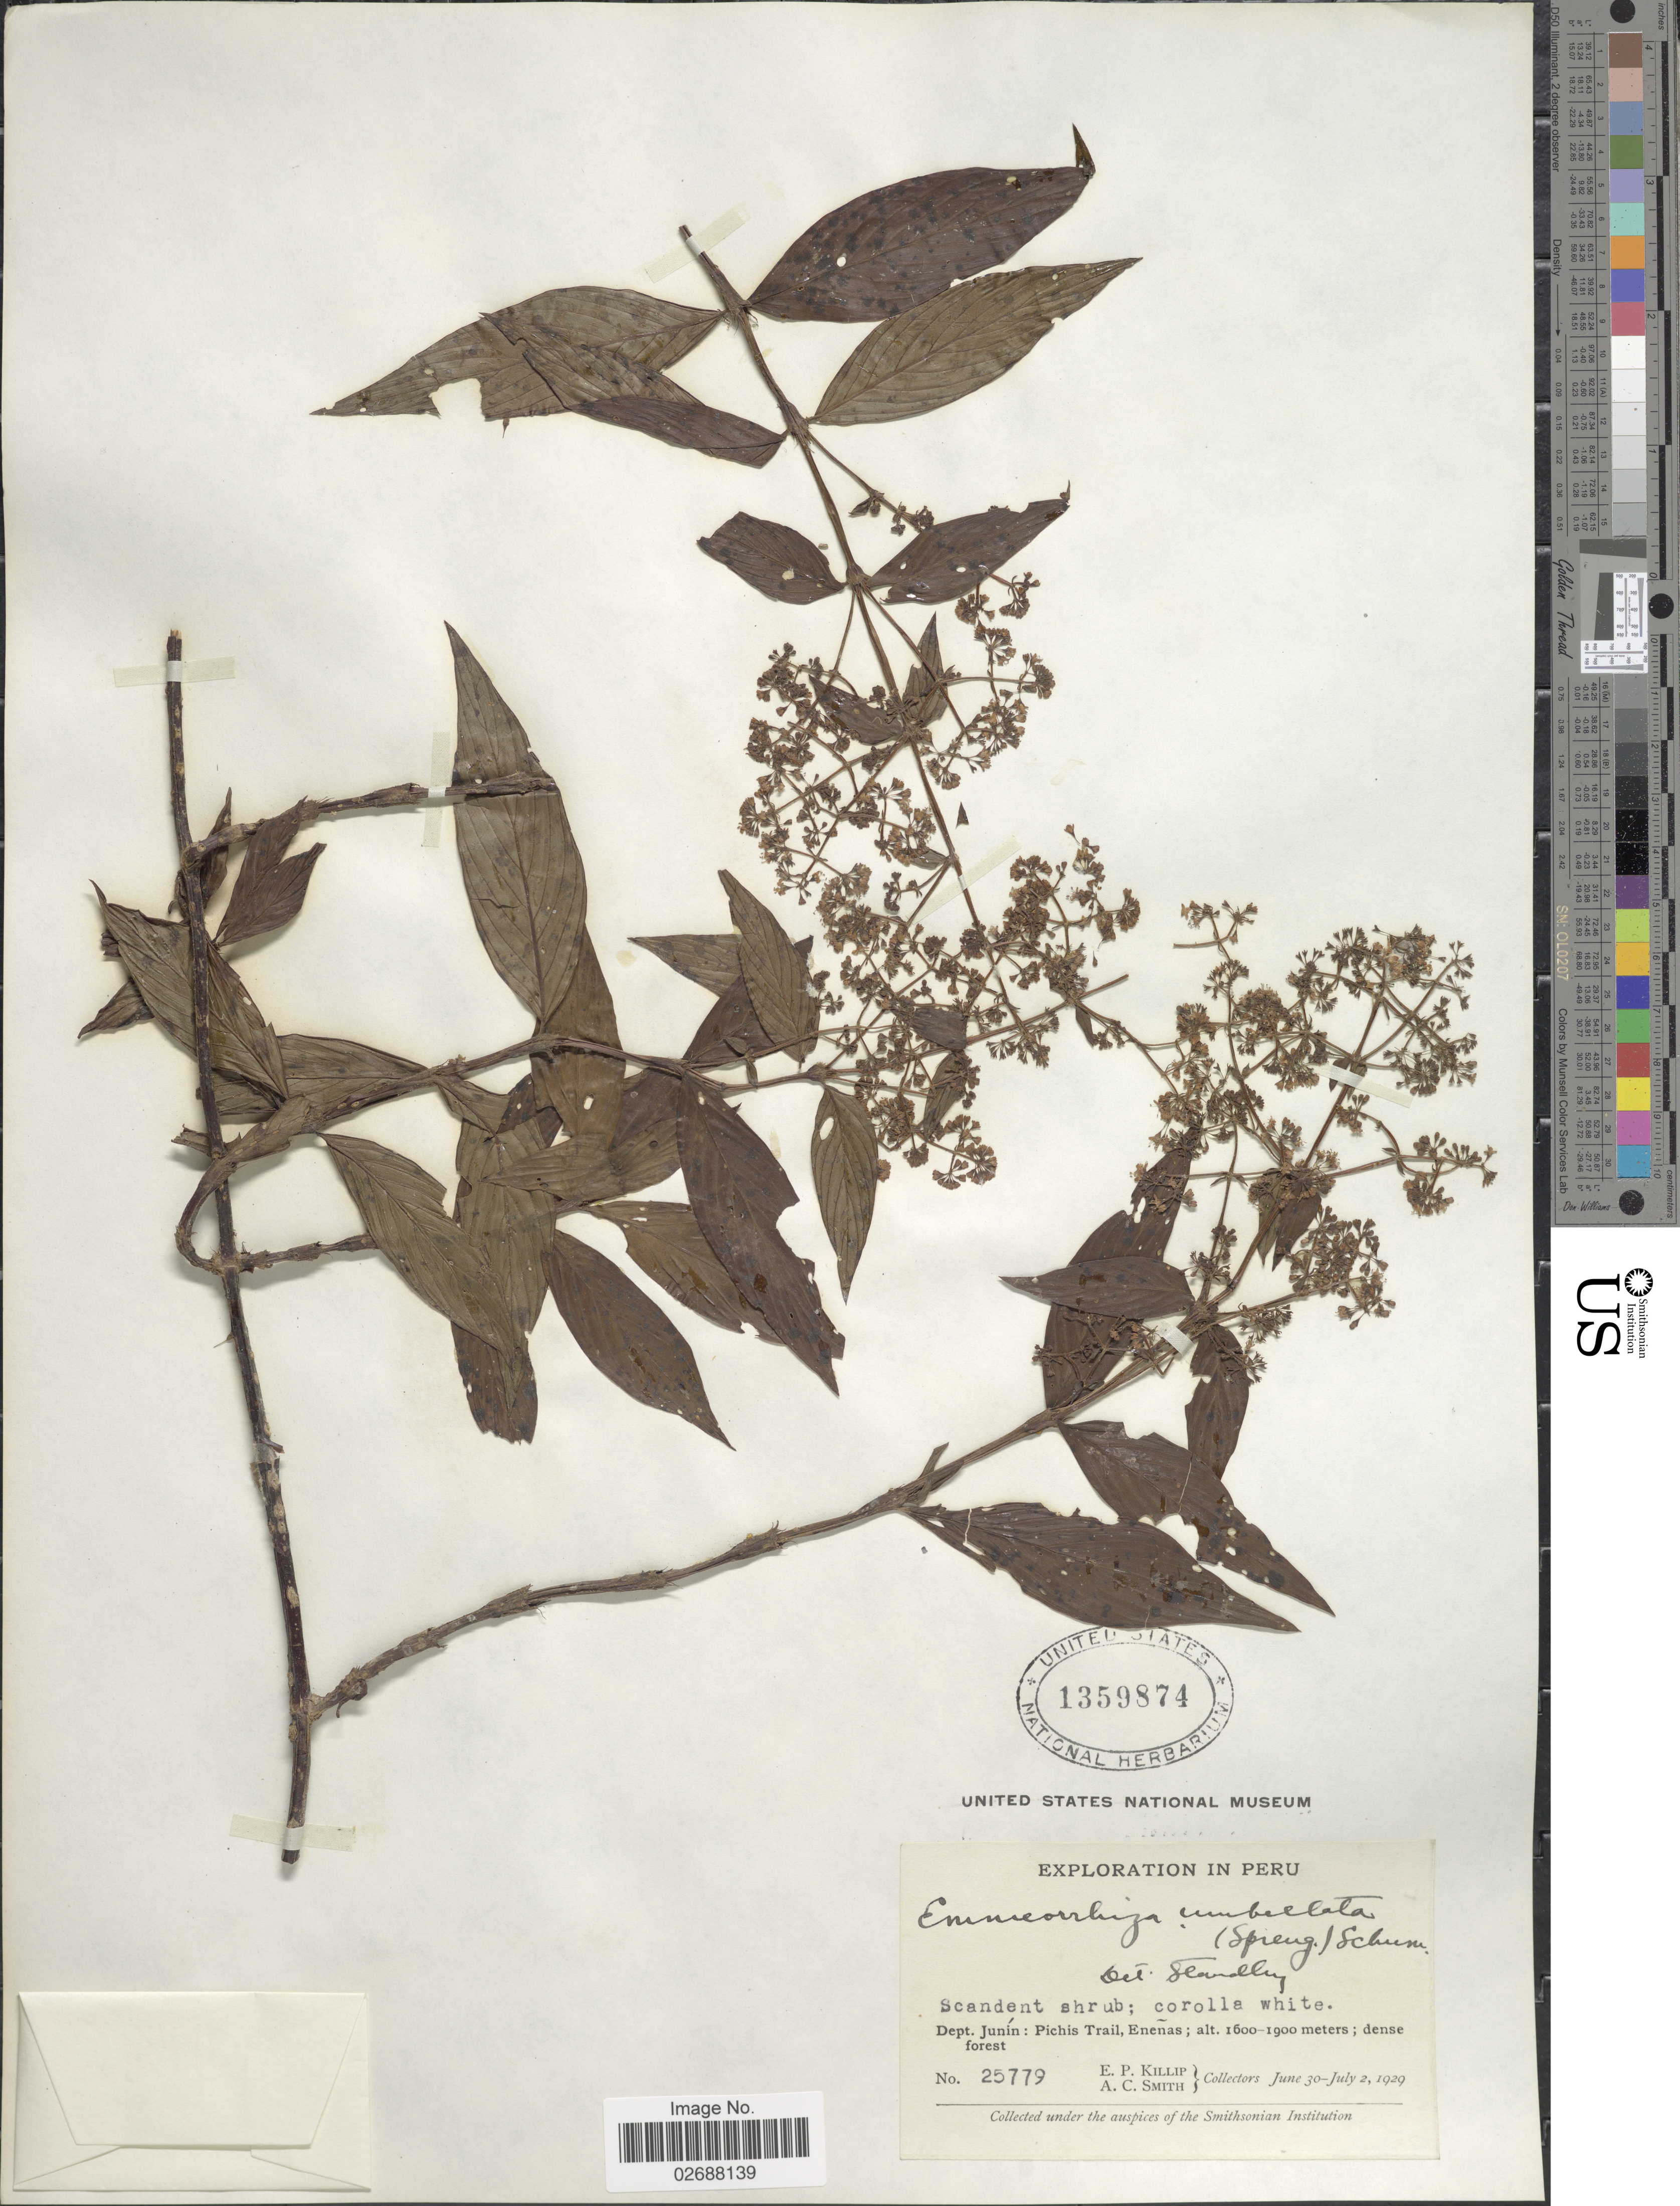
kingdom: Plantae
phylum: Tracheophyta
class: Magnoliopsida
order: Gentianales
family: Rubiaceae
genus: Emmeorhiza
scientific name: Emmeorhiza umbellata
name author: (Spreng.) K. Schum.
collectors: E. P. Killip & A. C. Smith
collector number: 25779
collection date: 1929-06-30/1929-07-02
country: Peru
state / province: Junín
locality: Pichis Trail, Enenas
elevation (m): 1600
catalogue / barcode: US 1359874